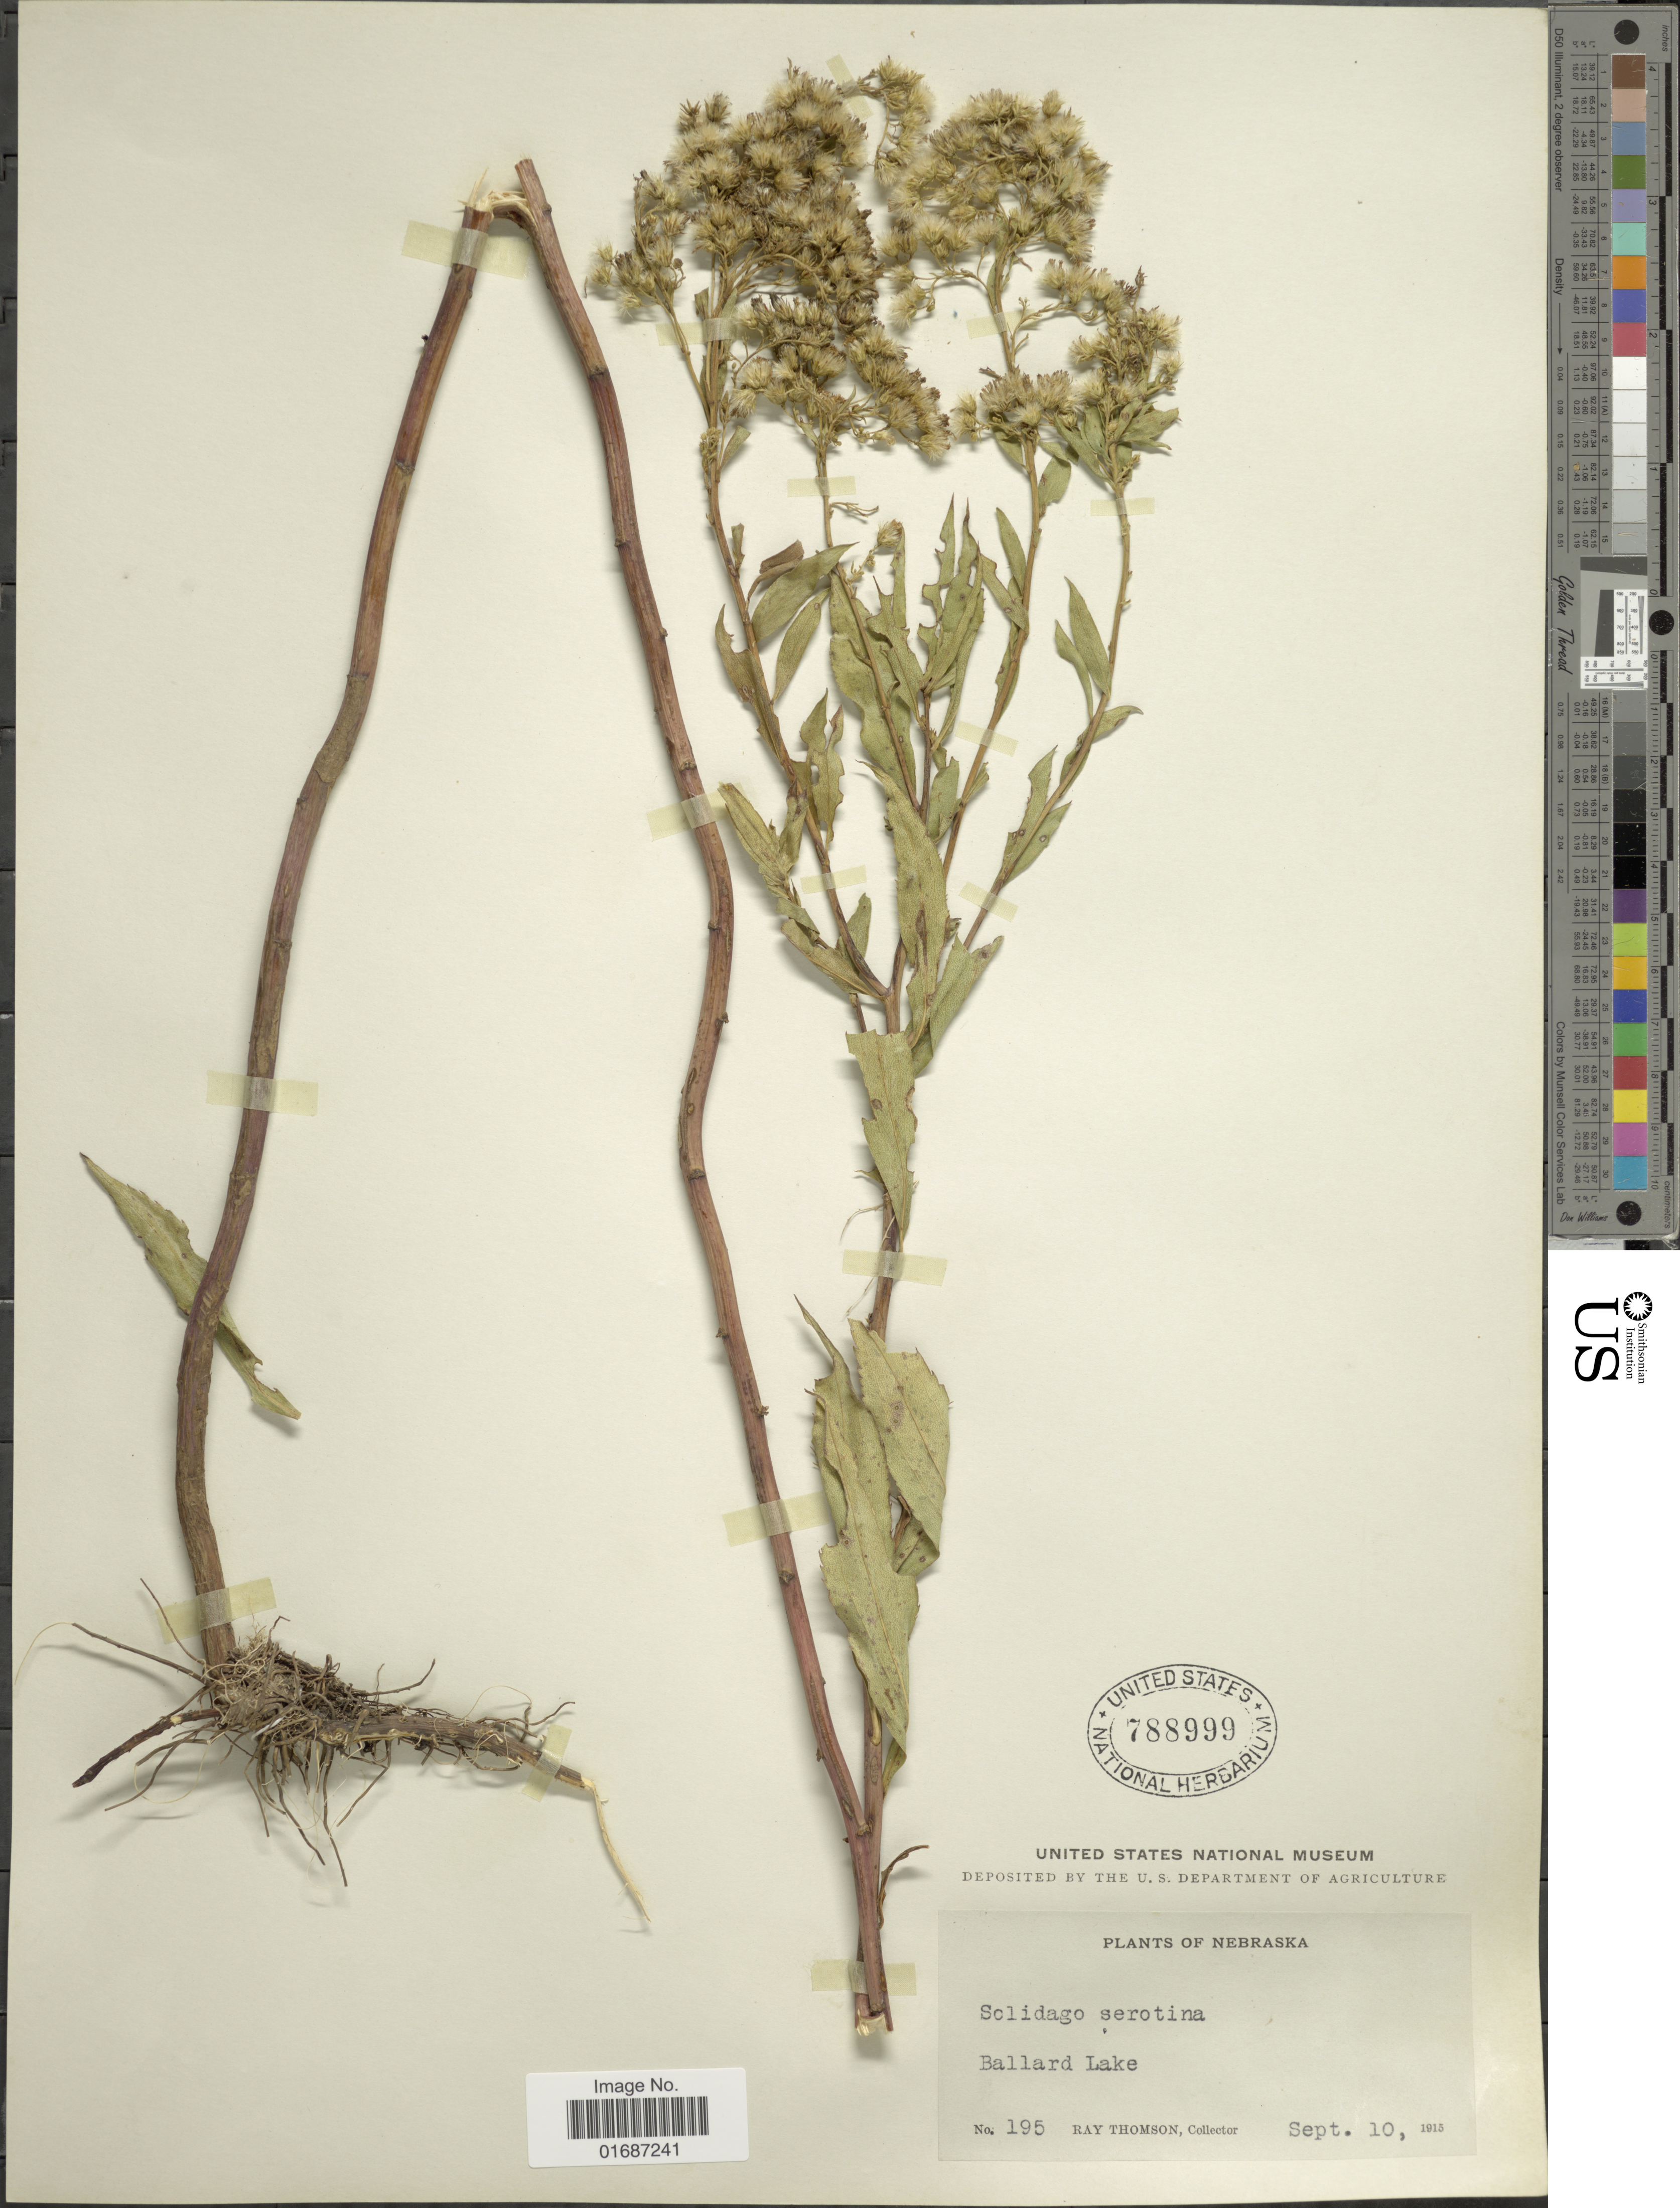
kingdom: Plantae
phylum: Tracheophyta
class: Magnoliopsida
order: Asterales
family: Asteraceae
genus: Solidago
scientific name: Solidago gigantea var. leiophylla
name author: Fernald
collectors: R. Thomson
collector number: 195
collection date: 1915-09-10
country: United States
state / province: Nebraska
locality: Ballard Lake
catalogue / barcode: US 788999